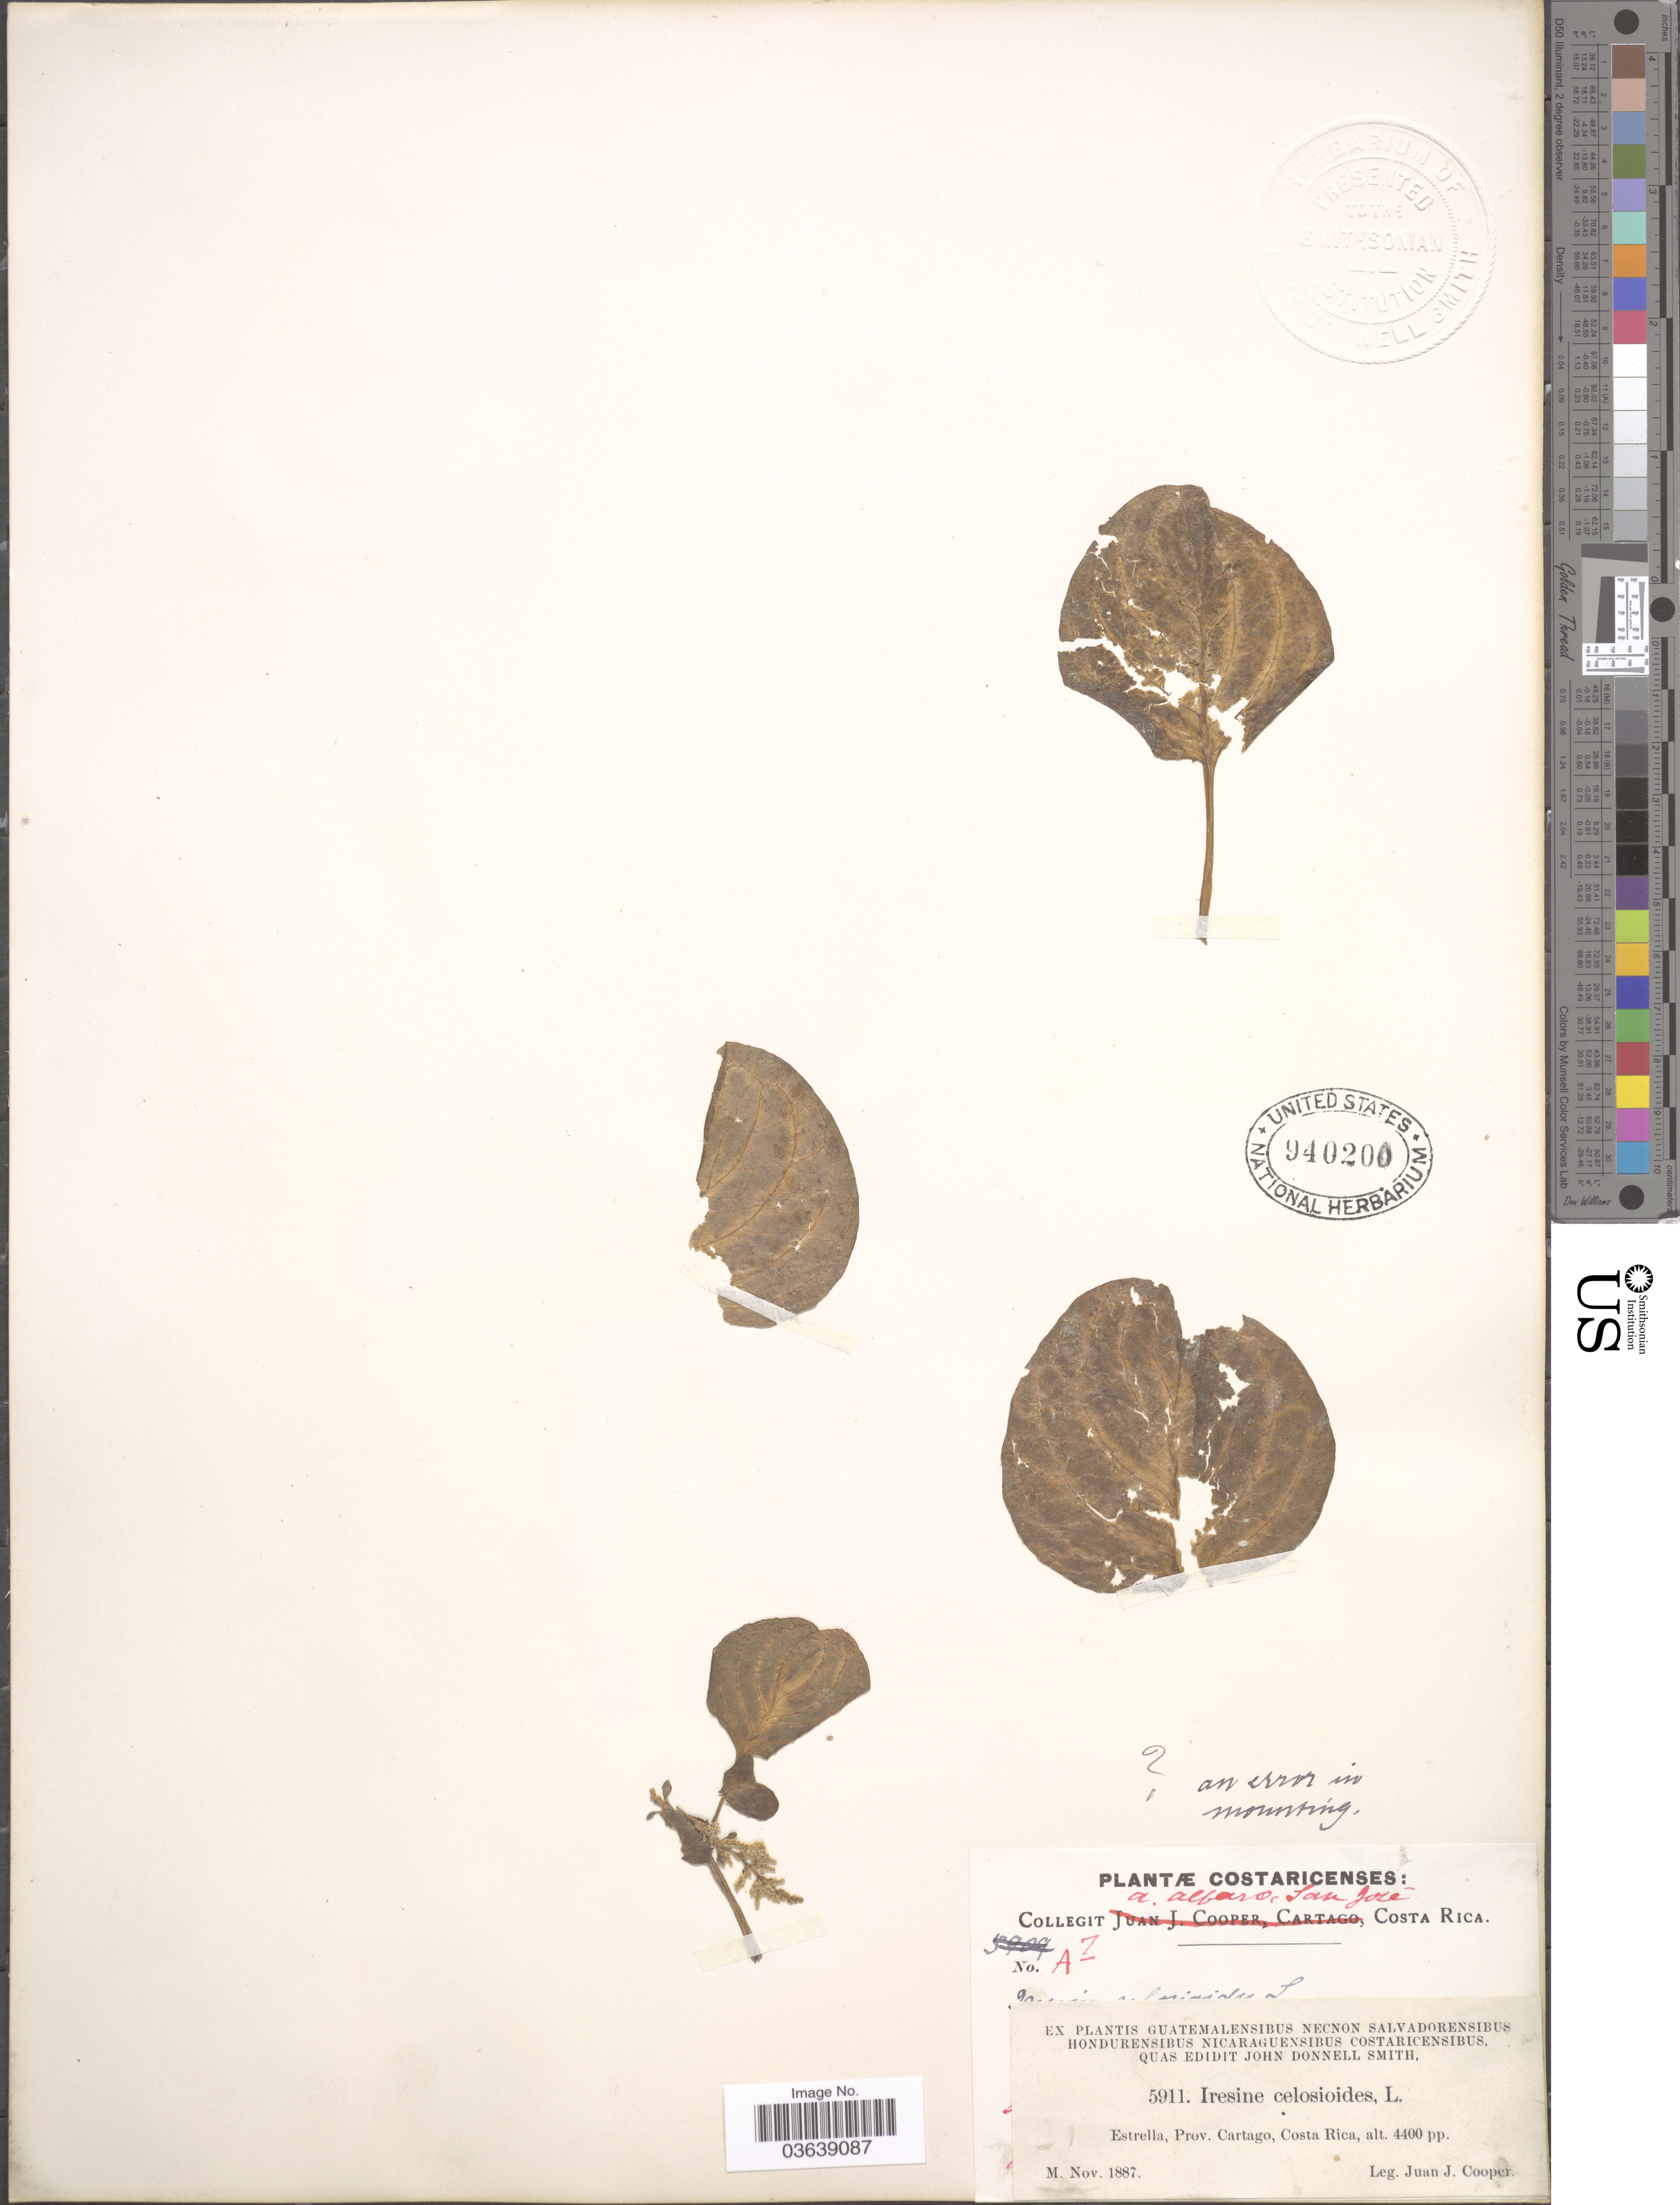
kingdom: Plantae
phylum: Tracheophyta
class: Magnoliopsida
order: Caryophyllales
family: Amaranthaceae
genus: Iresine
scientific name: Iresine herbstii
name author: Hook.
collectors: A. Alfaro & J. J. Cooper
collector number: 5911/A7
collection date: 1887-11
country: Costa Rica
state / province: Cartago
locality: Estrella.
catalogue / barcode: US 940200